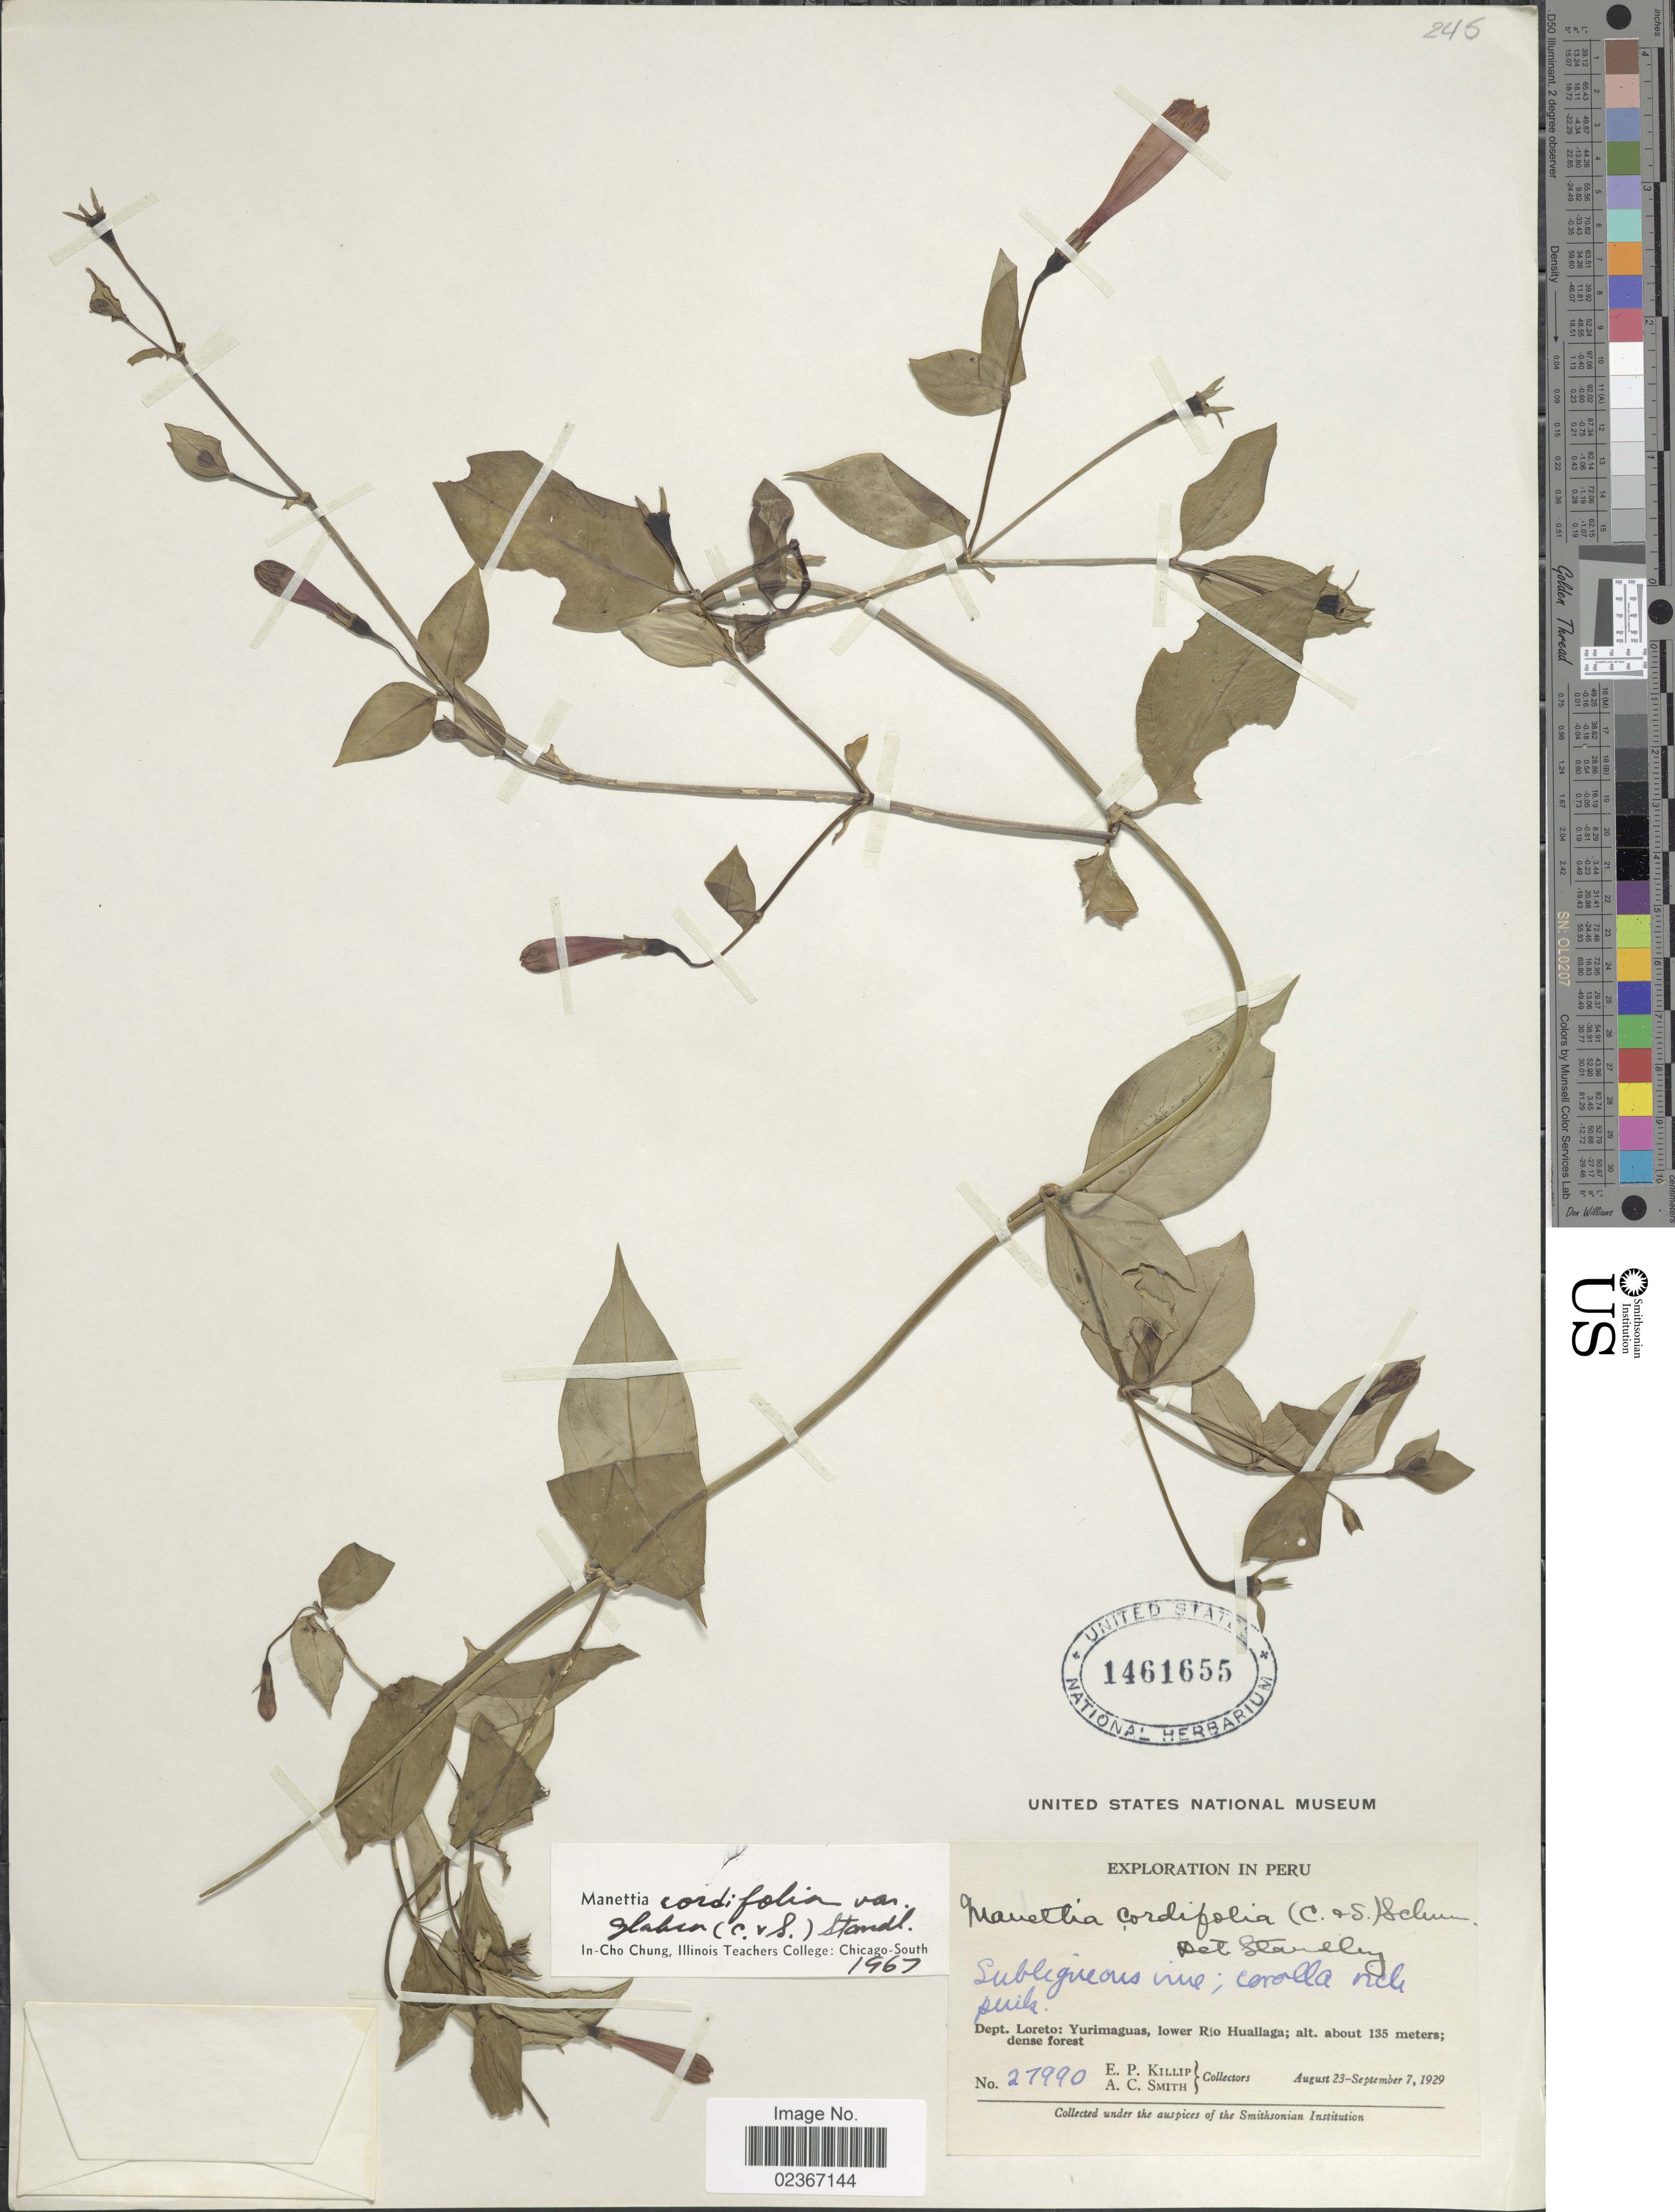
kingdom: Plantae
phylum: Tracheophyta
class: Magnoliopsida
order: Gentianales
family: Rubiaceae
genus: Manettia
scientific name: Manettia cordifolia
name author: Mart.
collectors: E. P. Killip & A. C. Smith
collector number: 27990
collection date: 1929-08-23/1929-09-07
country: Peru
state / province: Loreto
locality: Dept, Loreto: Yurimaguas, lower Rio Huallaga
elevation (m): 135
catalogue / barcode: US 1461655